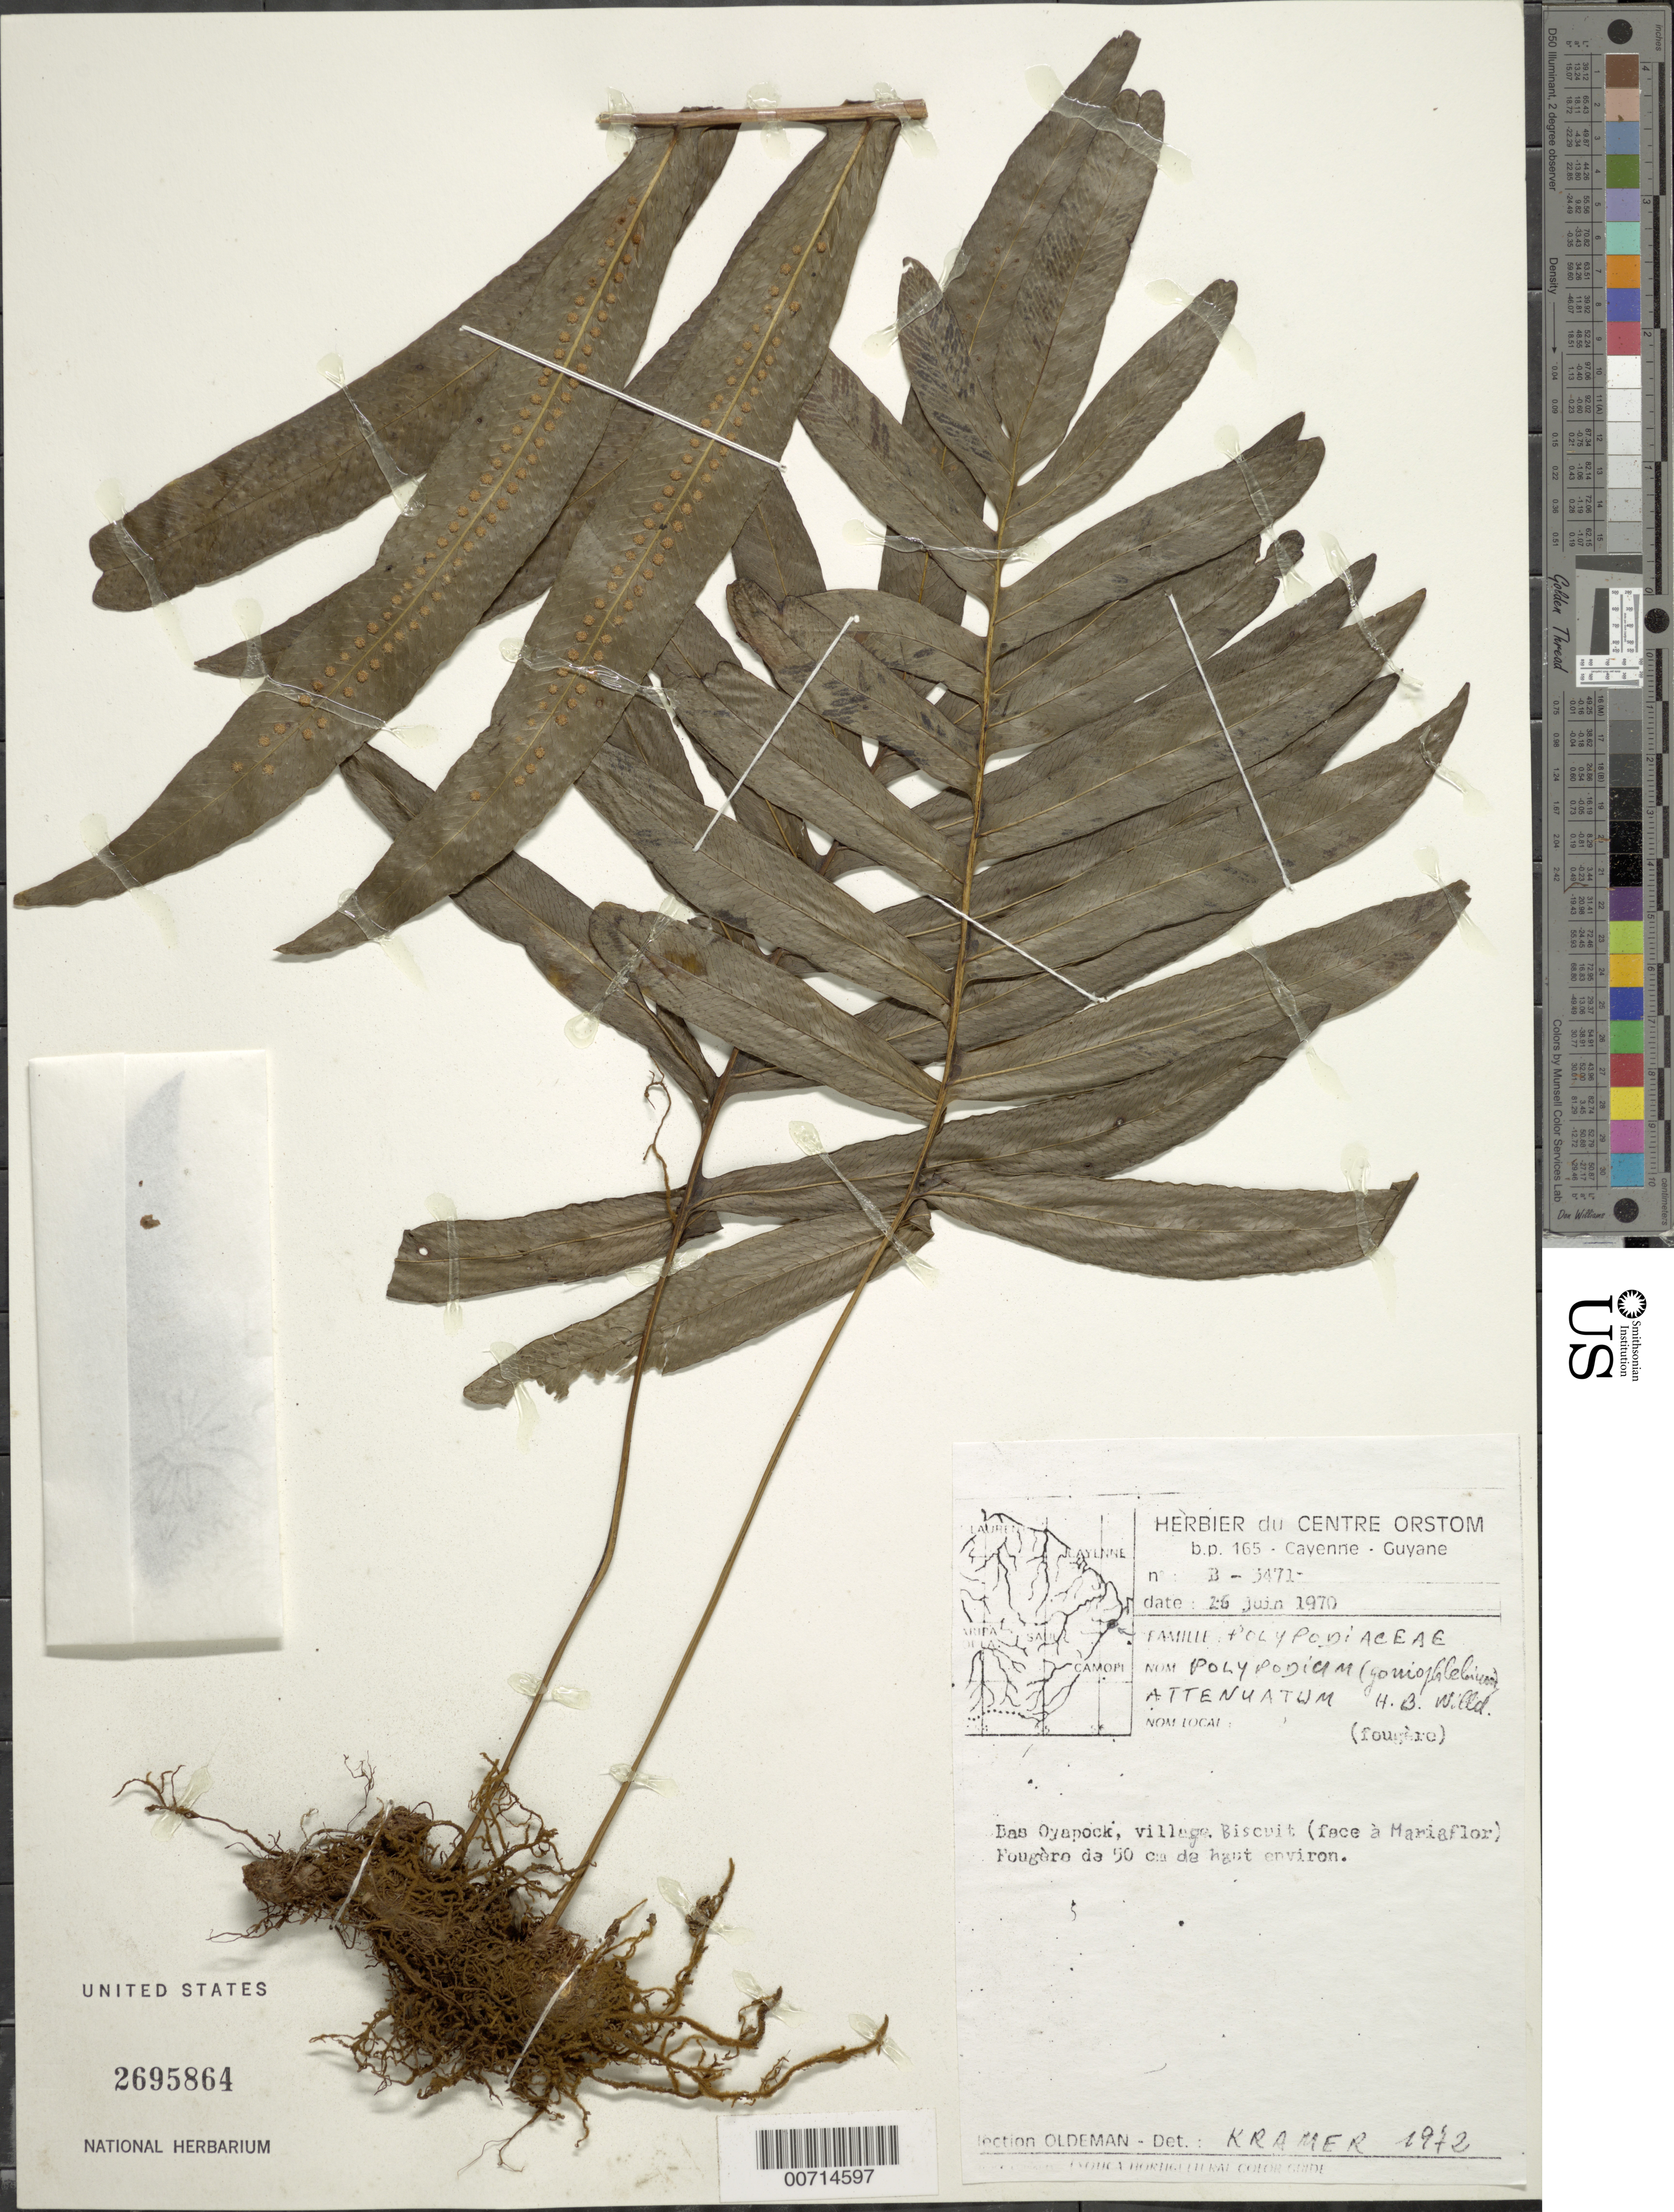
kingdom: Plantae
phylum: Tracheophyta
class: Polypodiopsida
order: Polypodiales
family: Polypodiaceae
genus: Serpocaulon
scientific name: Serpocaulon attenuatum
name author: (Humb. & Bonpl. ex Willd.) A.R. Sm.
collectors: R. Oldeman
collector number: B 3471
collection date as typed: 26-Jun-70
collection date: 1970-06-26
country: French Guiana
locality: Bas Oyapock, village Biscuit (face à Mariaflor)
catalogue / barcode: US 2695864